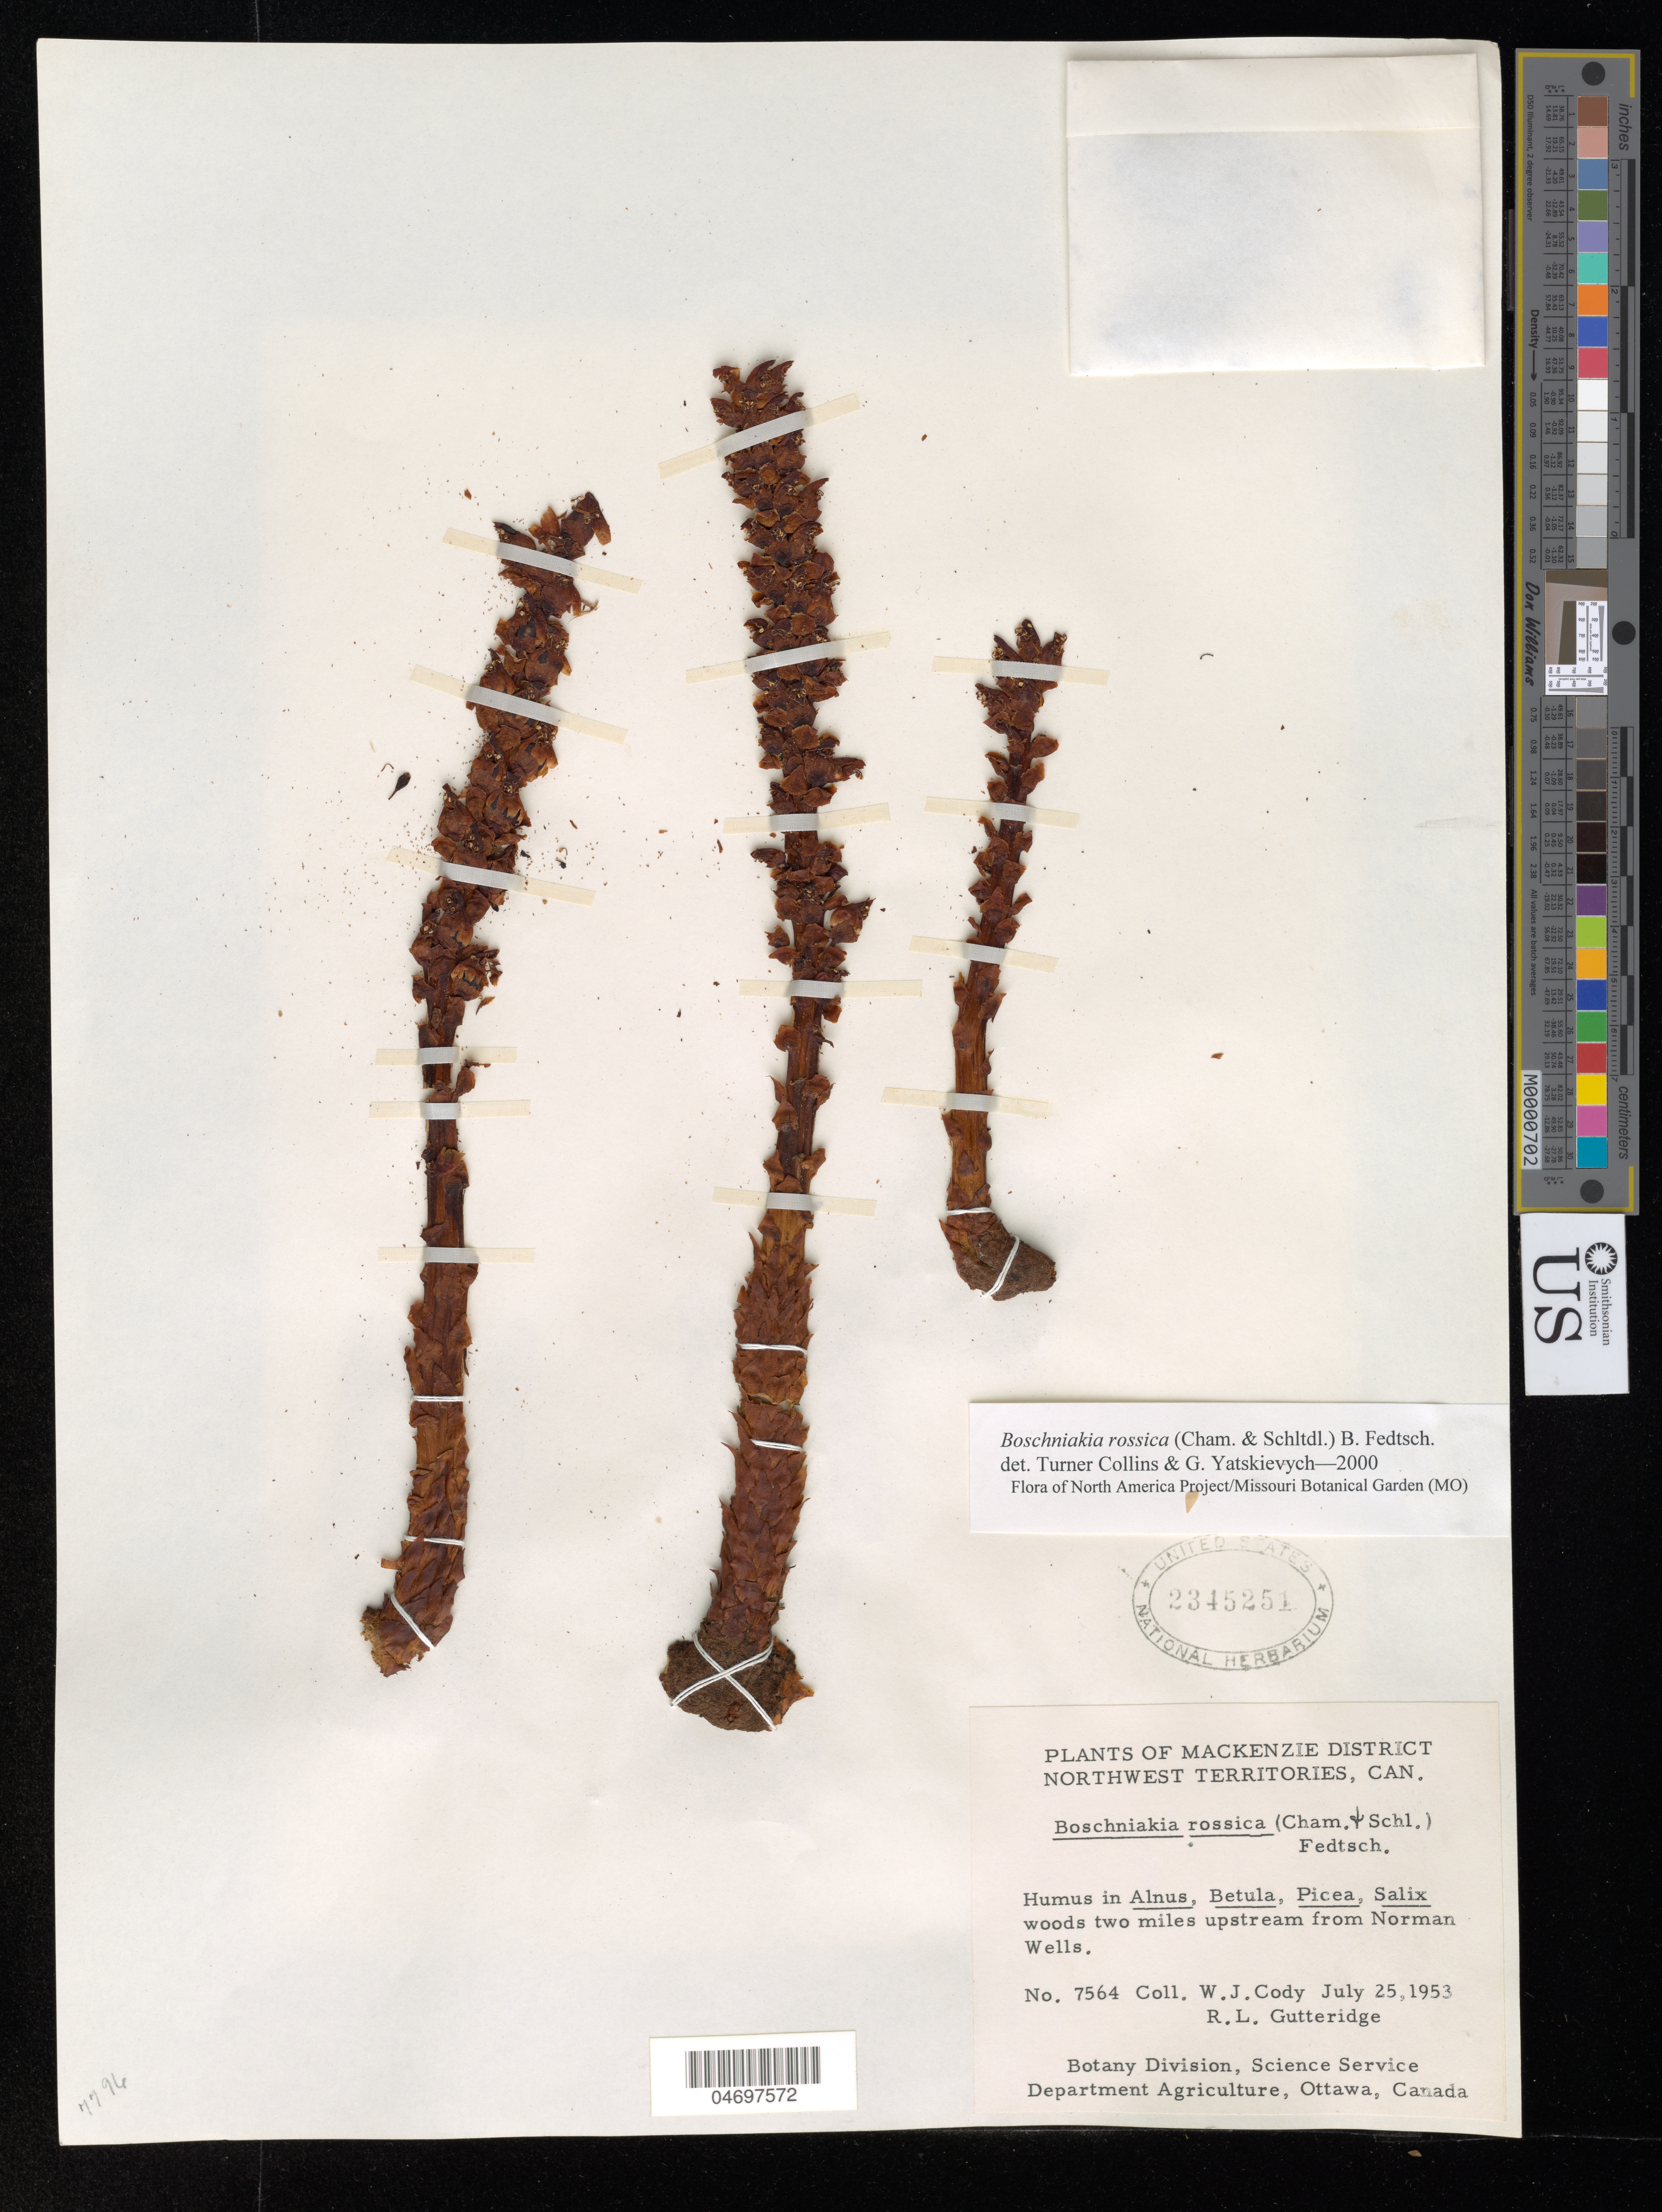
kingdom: Plantae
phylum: Tracheophyta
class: Magnoliopsida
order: Lamiales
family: Orobanchaceae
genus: Boschniakia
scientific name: Boschniakia rossica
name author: (Cham. & Schltdl.) B. Fedtsch.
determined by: Collins, L. T.; Yatskievych, G. A.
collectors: W. Cody & R. Gutteridge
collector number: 75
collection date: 1953-07-25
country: Canada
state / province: Northwest Territories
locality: Mackenzie District. 2 miles upstream from Norman Wells.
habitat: Humus woods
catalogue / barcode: US 2345251